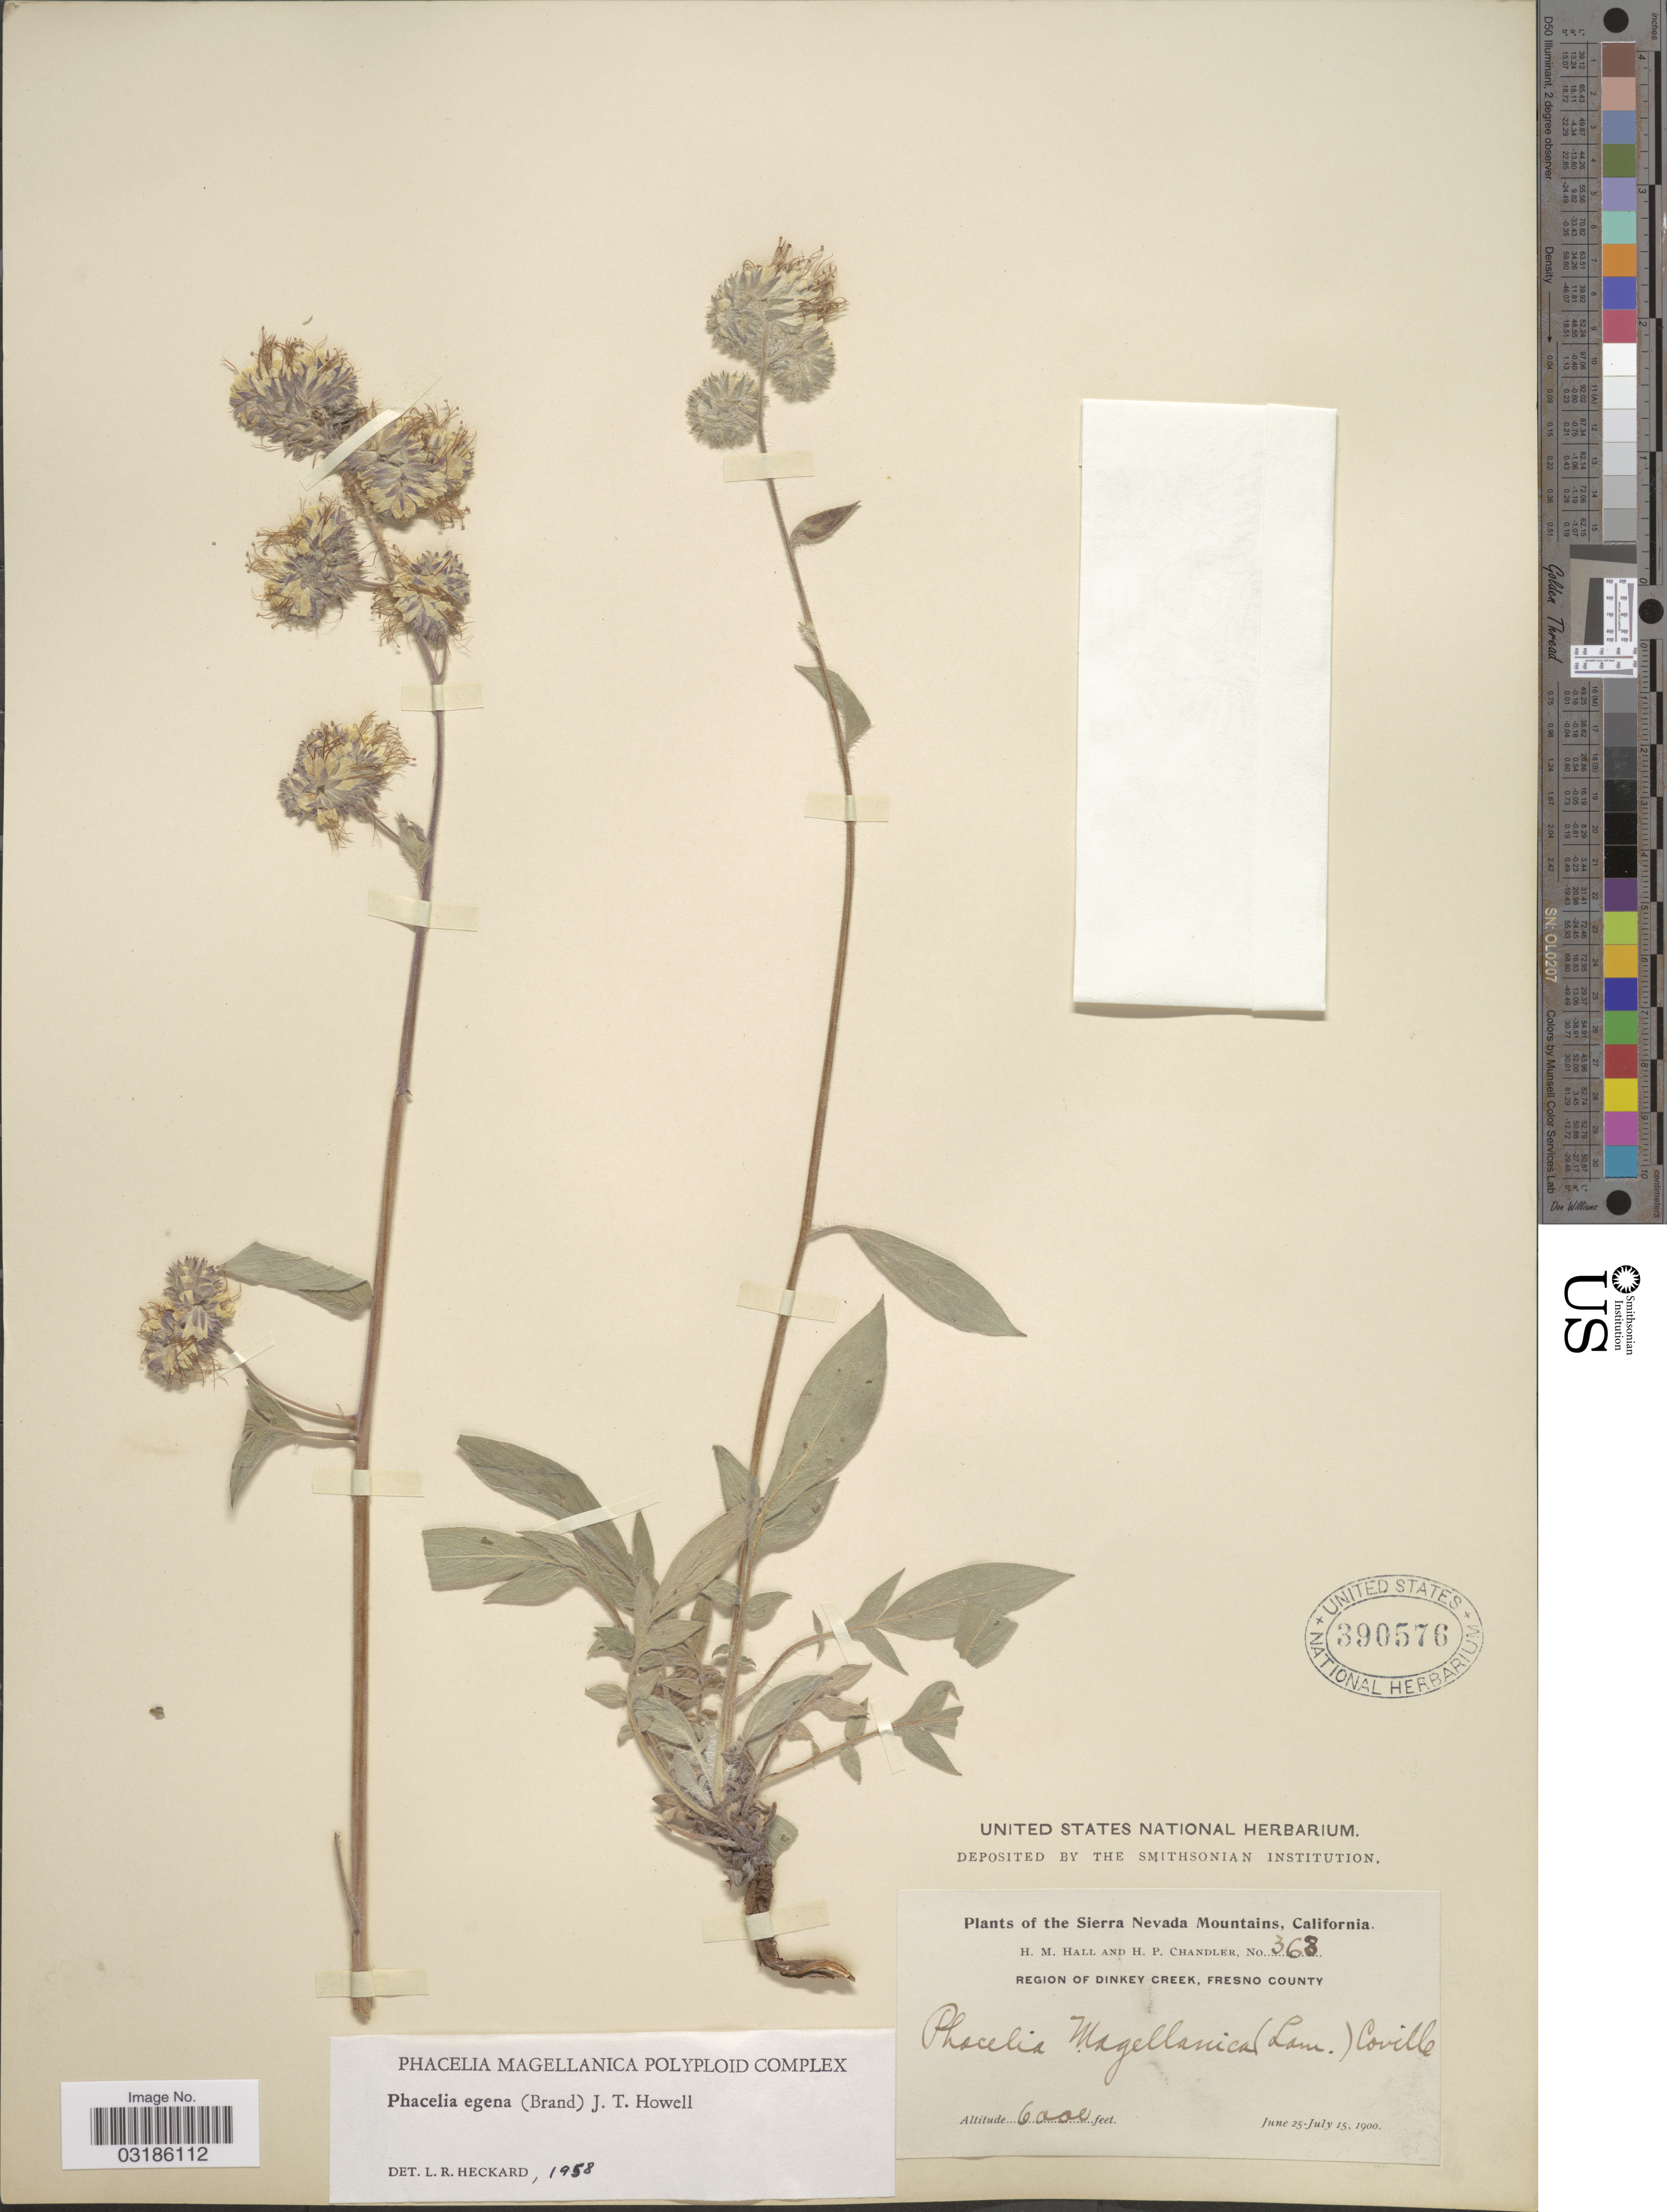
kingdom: Plantae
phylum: Tracheophyta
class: Magnoliopsida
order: Boraginales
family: Hydrophyllaceae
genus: Phacelia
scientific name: Phacelia egena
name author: (Brand) Howell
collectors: H. M. Hall & H. Chandler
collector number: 368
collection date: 1900-06-25/1900-07-15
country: United States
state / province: California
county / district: Fresno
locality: Sierra Nevada. Region of Dinkey Creek, Fresno County.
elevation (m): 1829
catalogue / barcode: US 390576